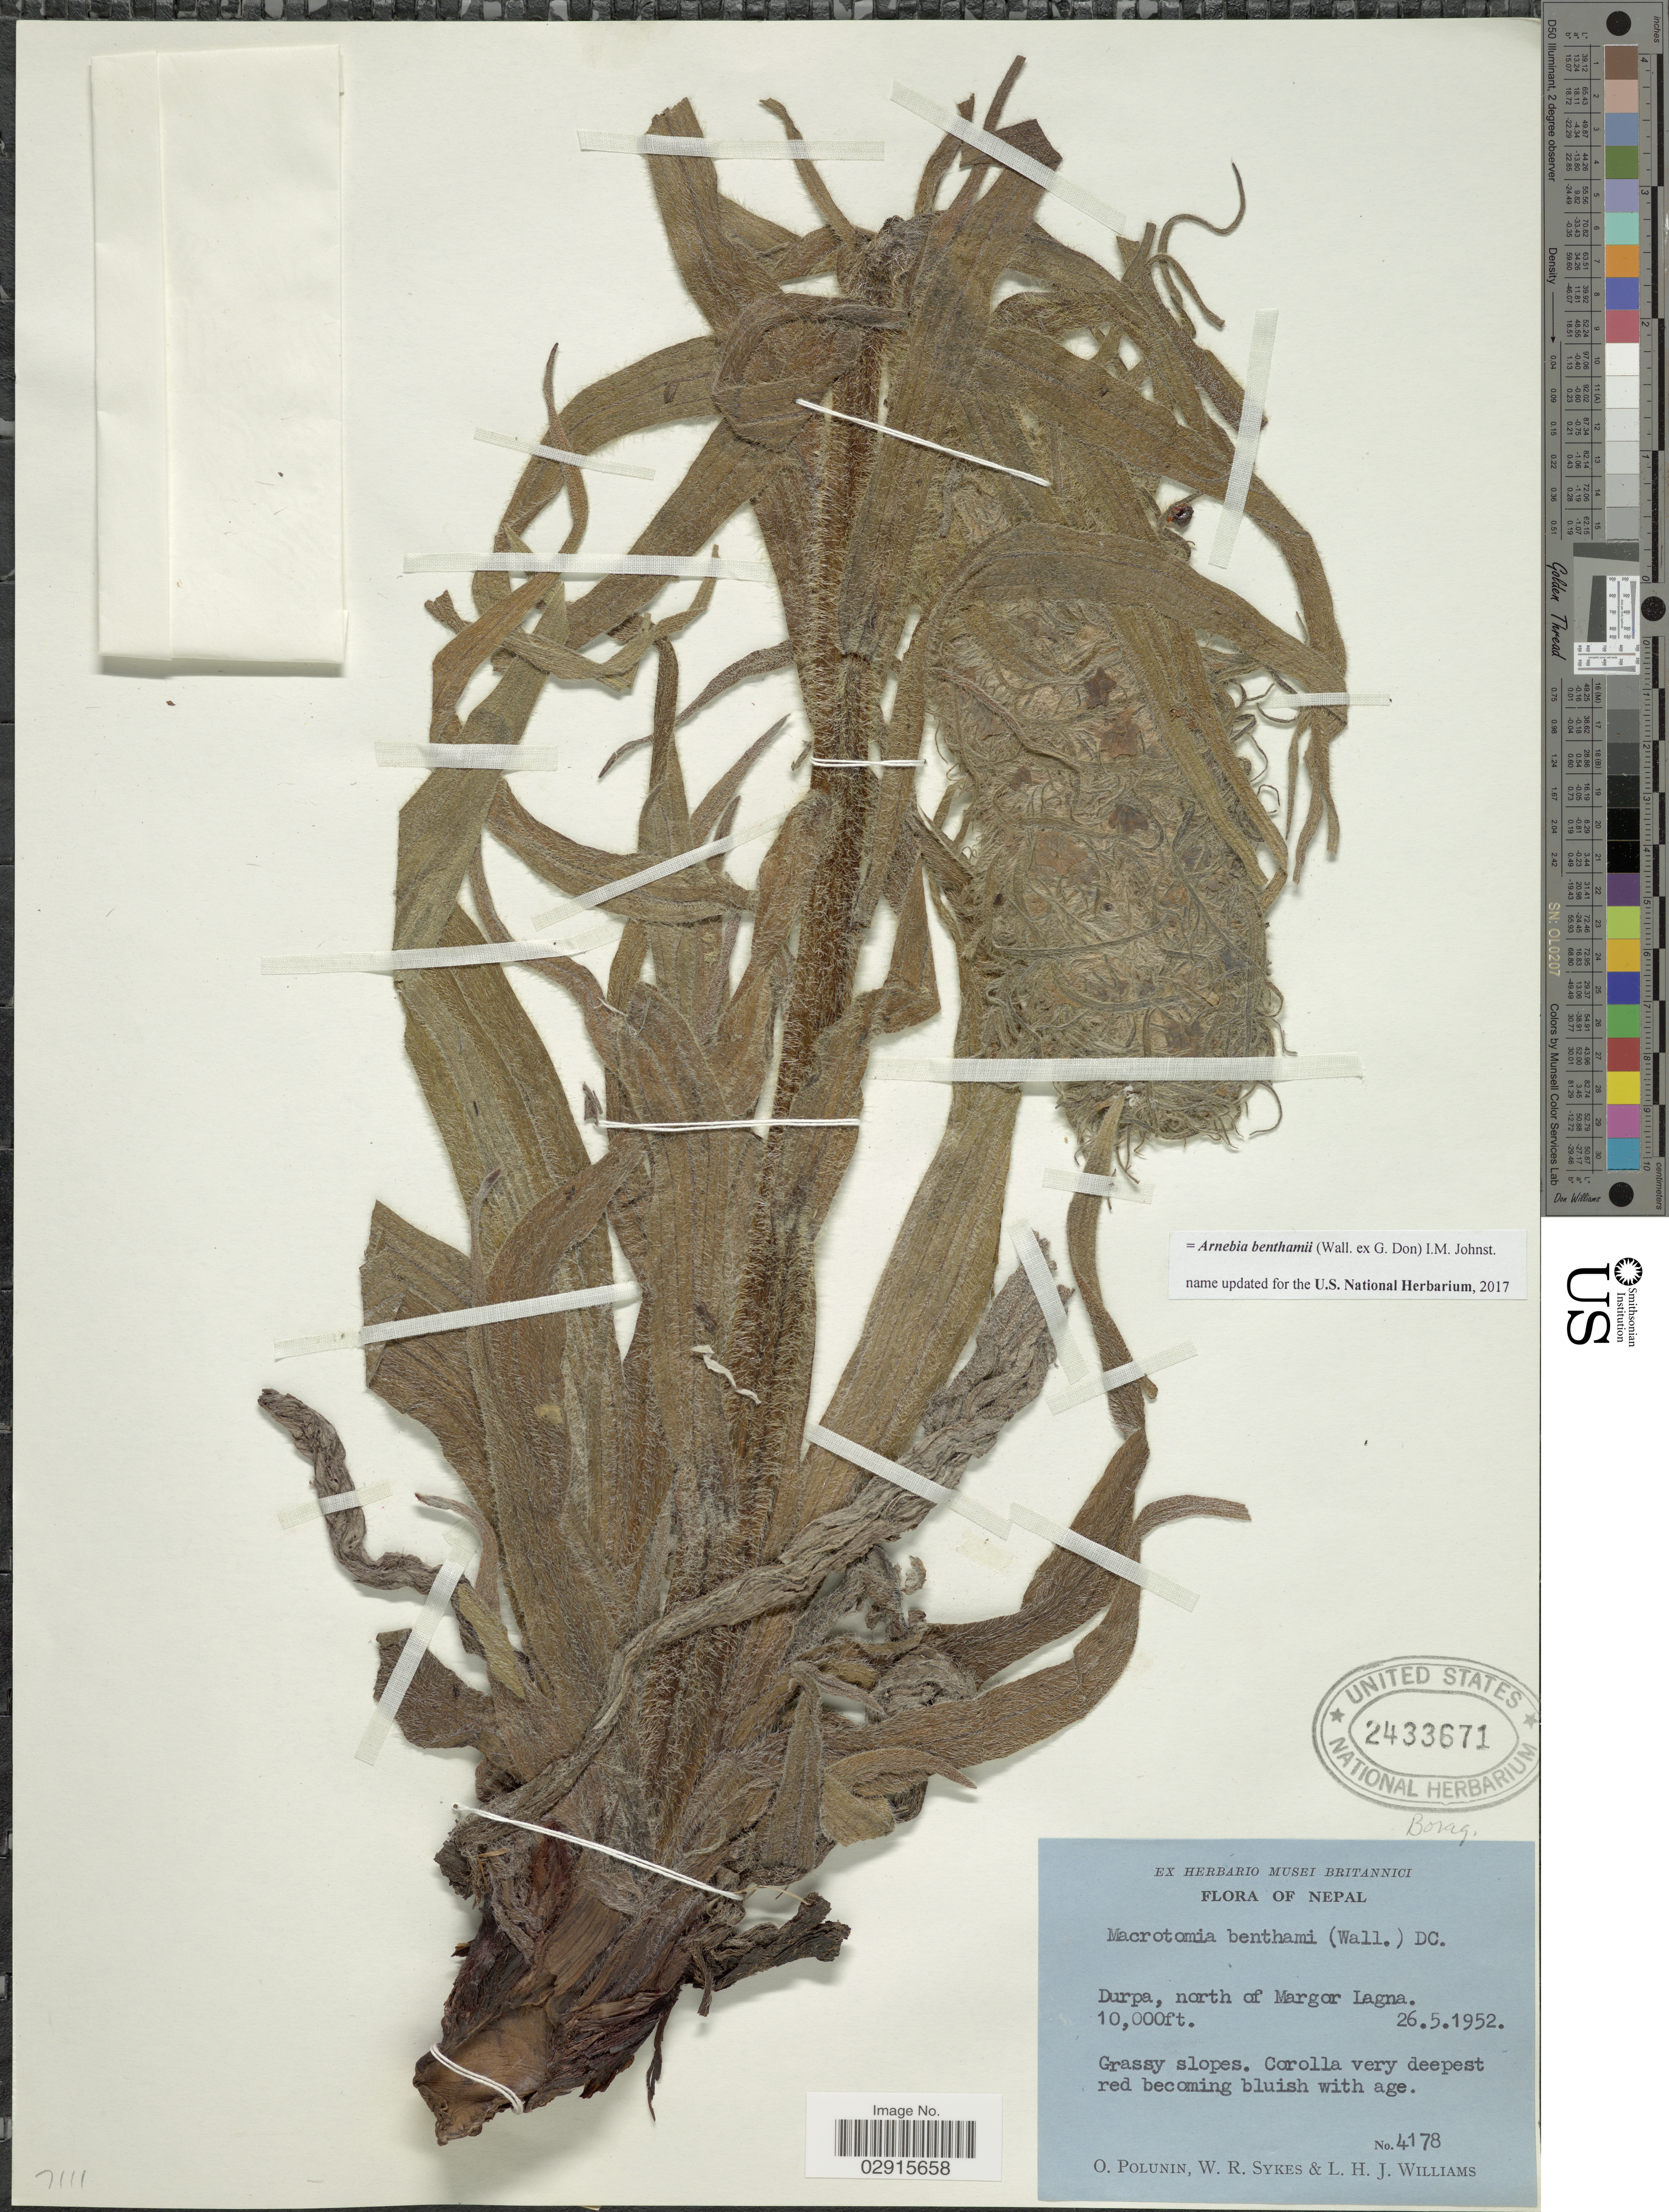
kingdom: Plantae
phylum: Tracheophyta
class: Magnoliopsida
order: Boraginales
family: Boraginaceae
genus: Arnebia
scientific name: Arnebia benthami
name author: (Wall. ex G. Don) I.M. Johnst.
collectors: O. V. Polunin, W. R. Sykes & L. H. J. Williams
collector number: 4178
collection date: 1952-05-26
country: Nepal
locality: Durpa, north of Margor Lagna.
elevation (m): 3048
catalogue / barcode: US 2433671